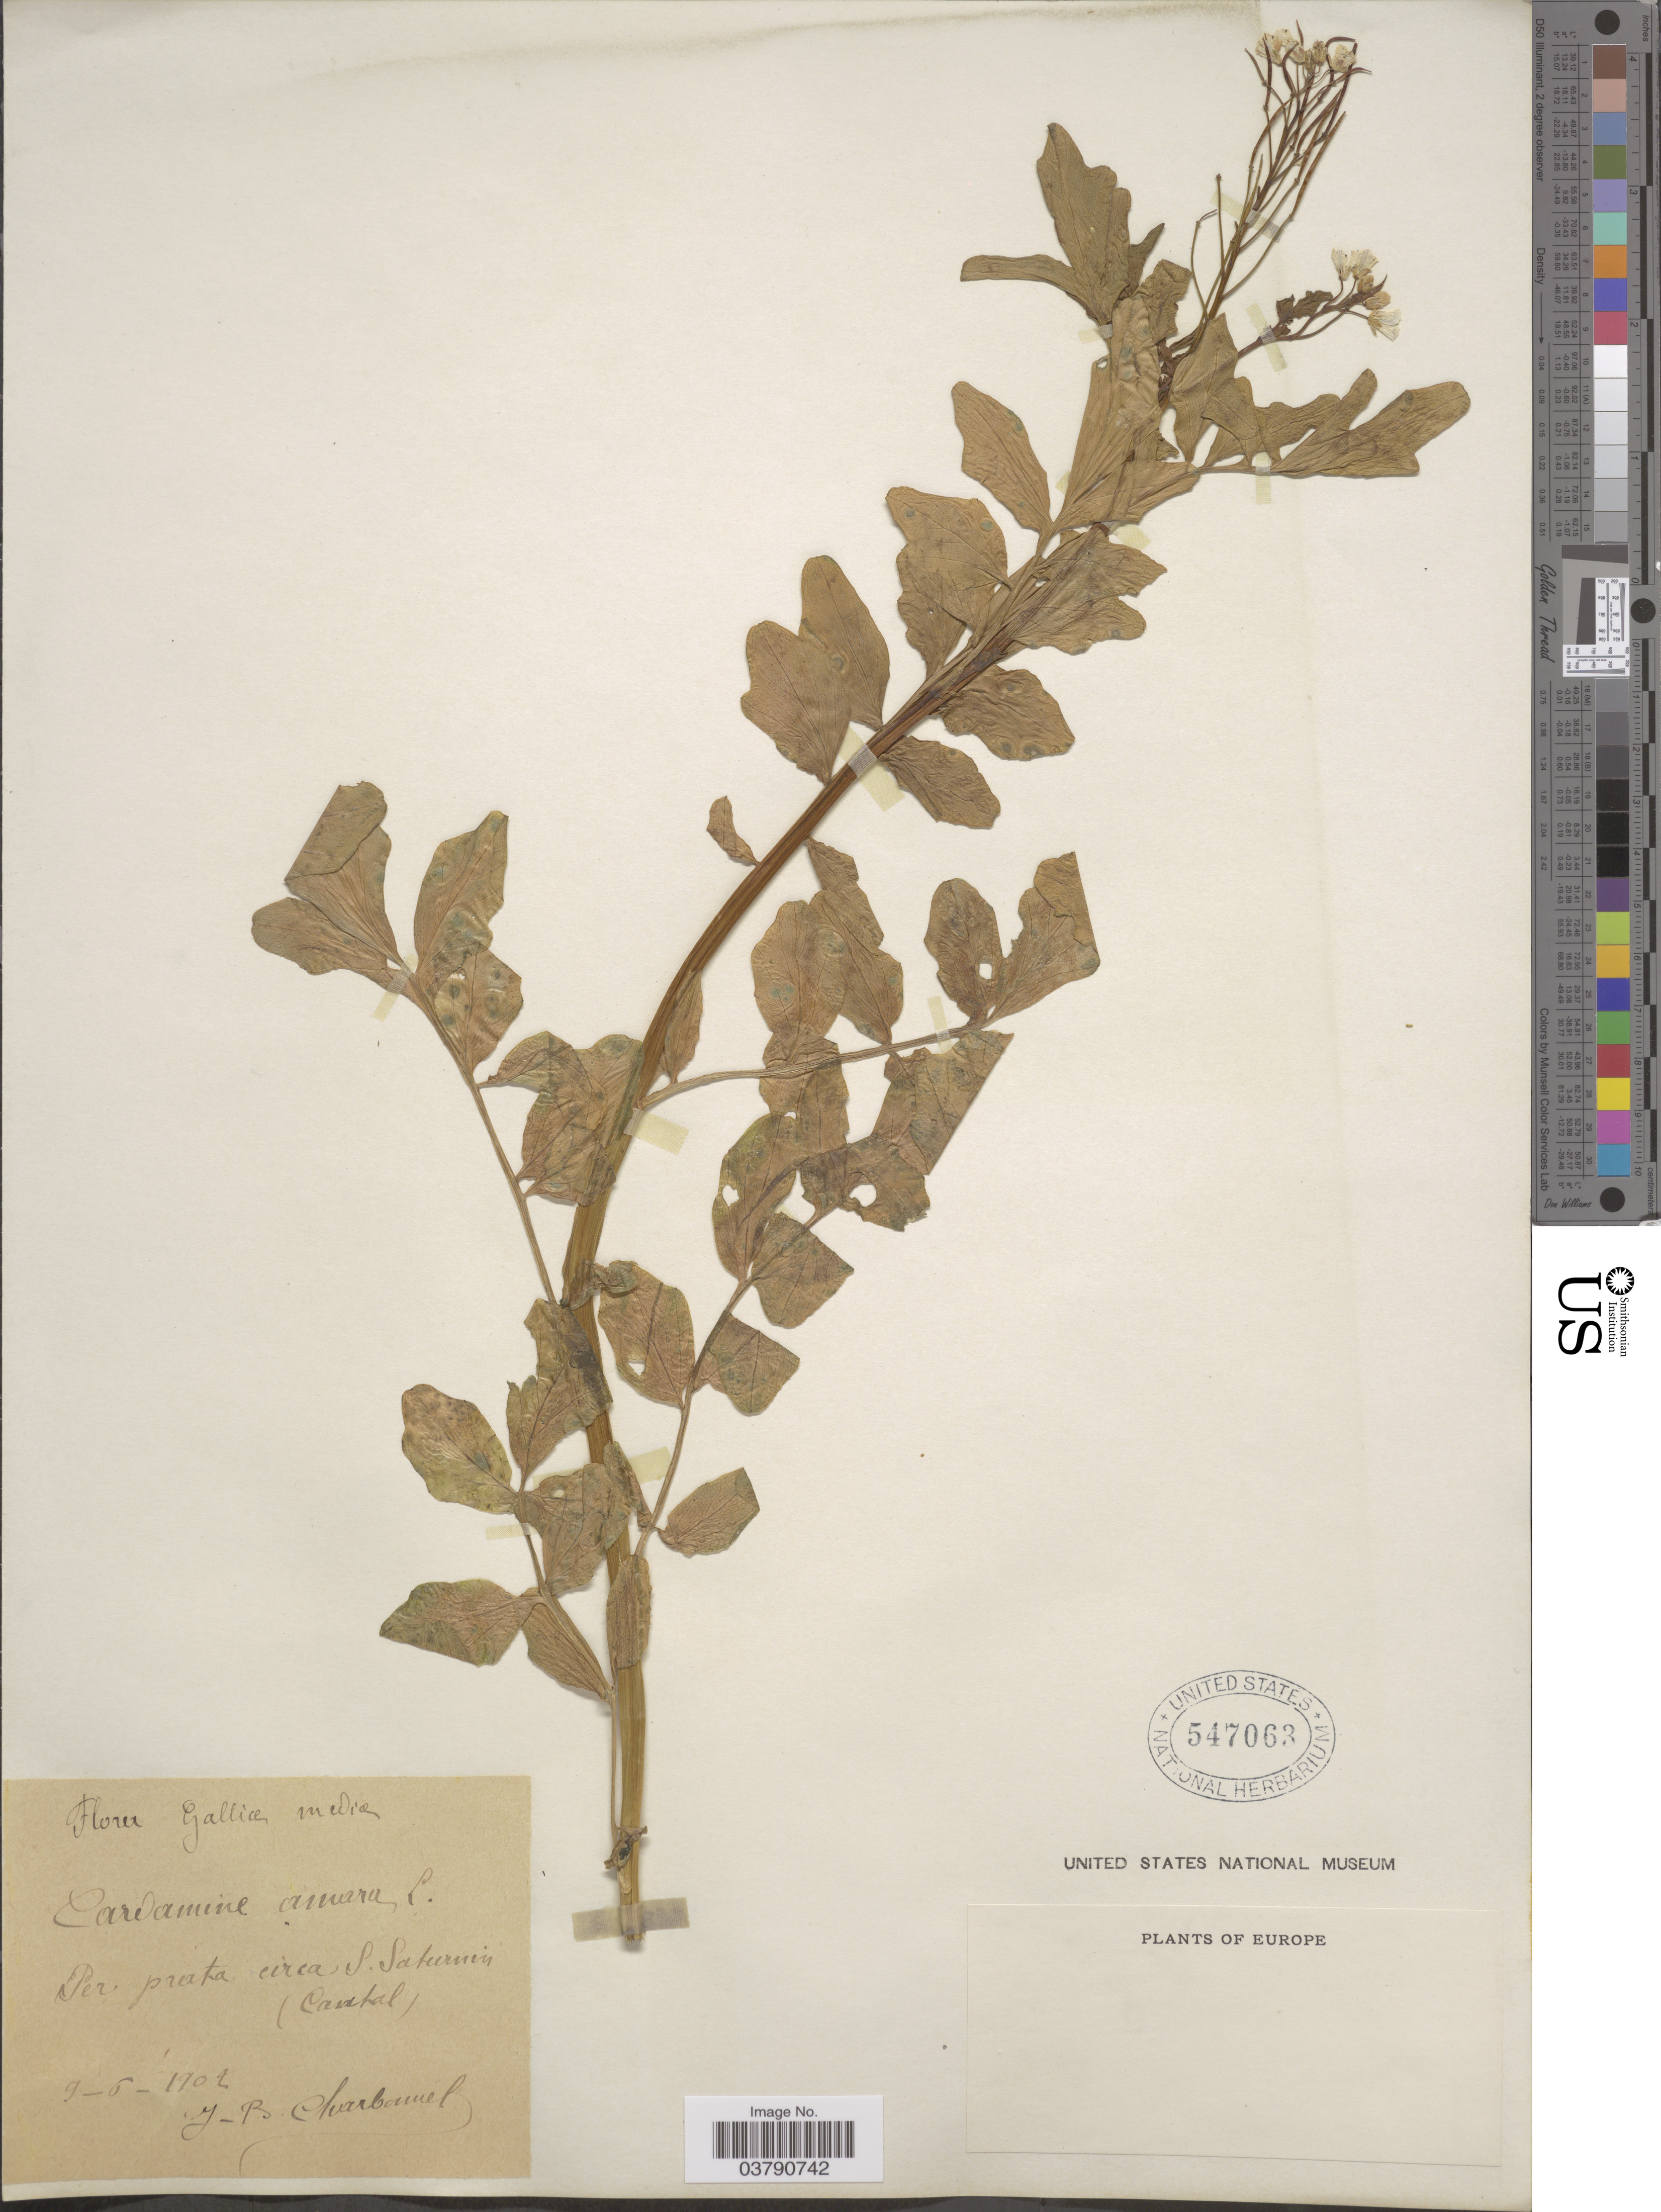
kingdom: Plantae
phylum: Tracheophyta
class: Magnoliopsida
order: Brassicales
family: Brassicaceae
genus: Cardamine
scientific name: Cardamine amara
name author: L.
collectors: J. Charbonnel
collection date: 1902-06-09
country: France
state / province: Auvergne-Rhône-Alpes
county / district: Cantal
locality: Galliæ mediæ. Per prata circa S. Saturnin (Cantal).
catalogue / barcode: US 547063